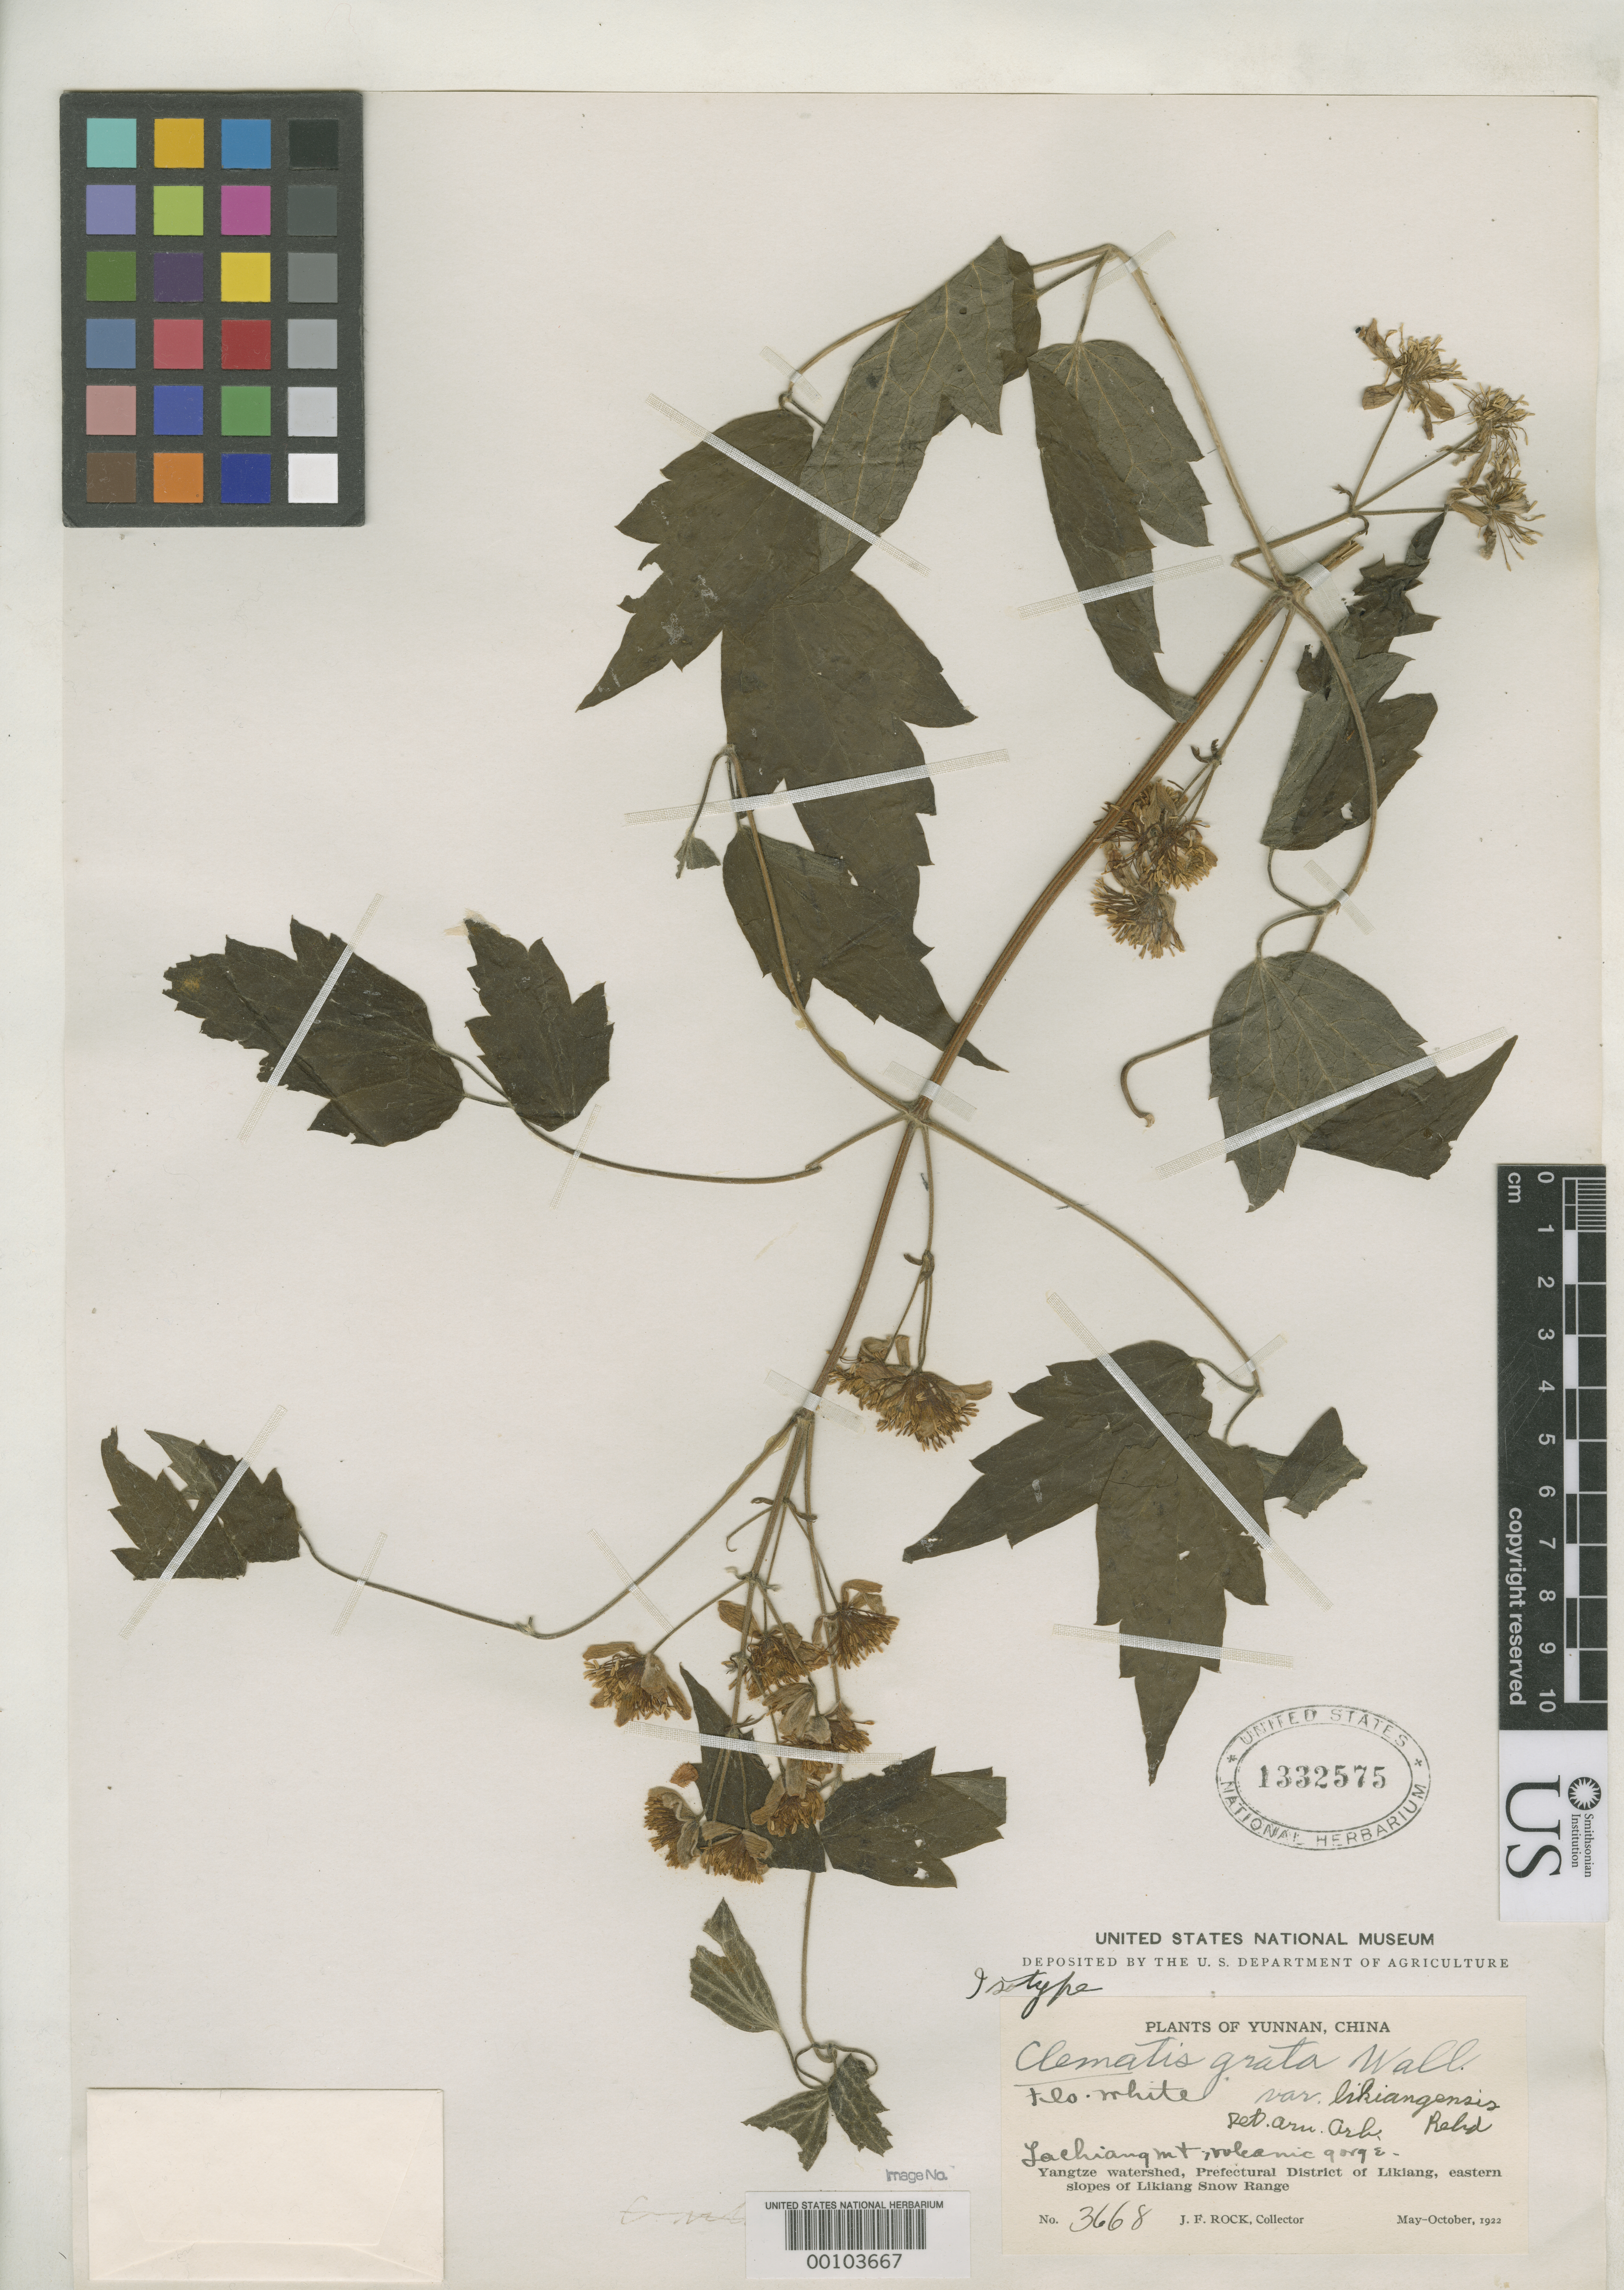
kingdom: Plantae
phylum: Tracheophyta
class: Magnoliopsida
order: Ranunculales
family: Ranunculaceae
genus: Clematis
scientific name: Clematis grata var. likiangensis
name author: Rehder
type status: Isotype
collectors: J. F. Rock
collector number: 3668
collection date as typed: May 1922 to -- Oct 1922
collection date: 1922-05/1922-10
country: China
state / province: Yunnan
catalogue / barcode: US 1332575